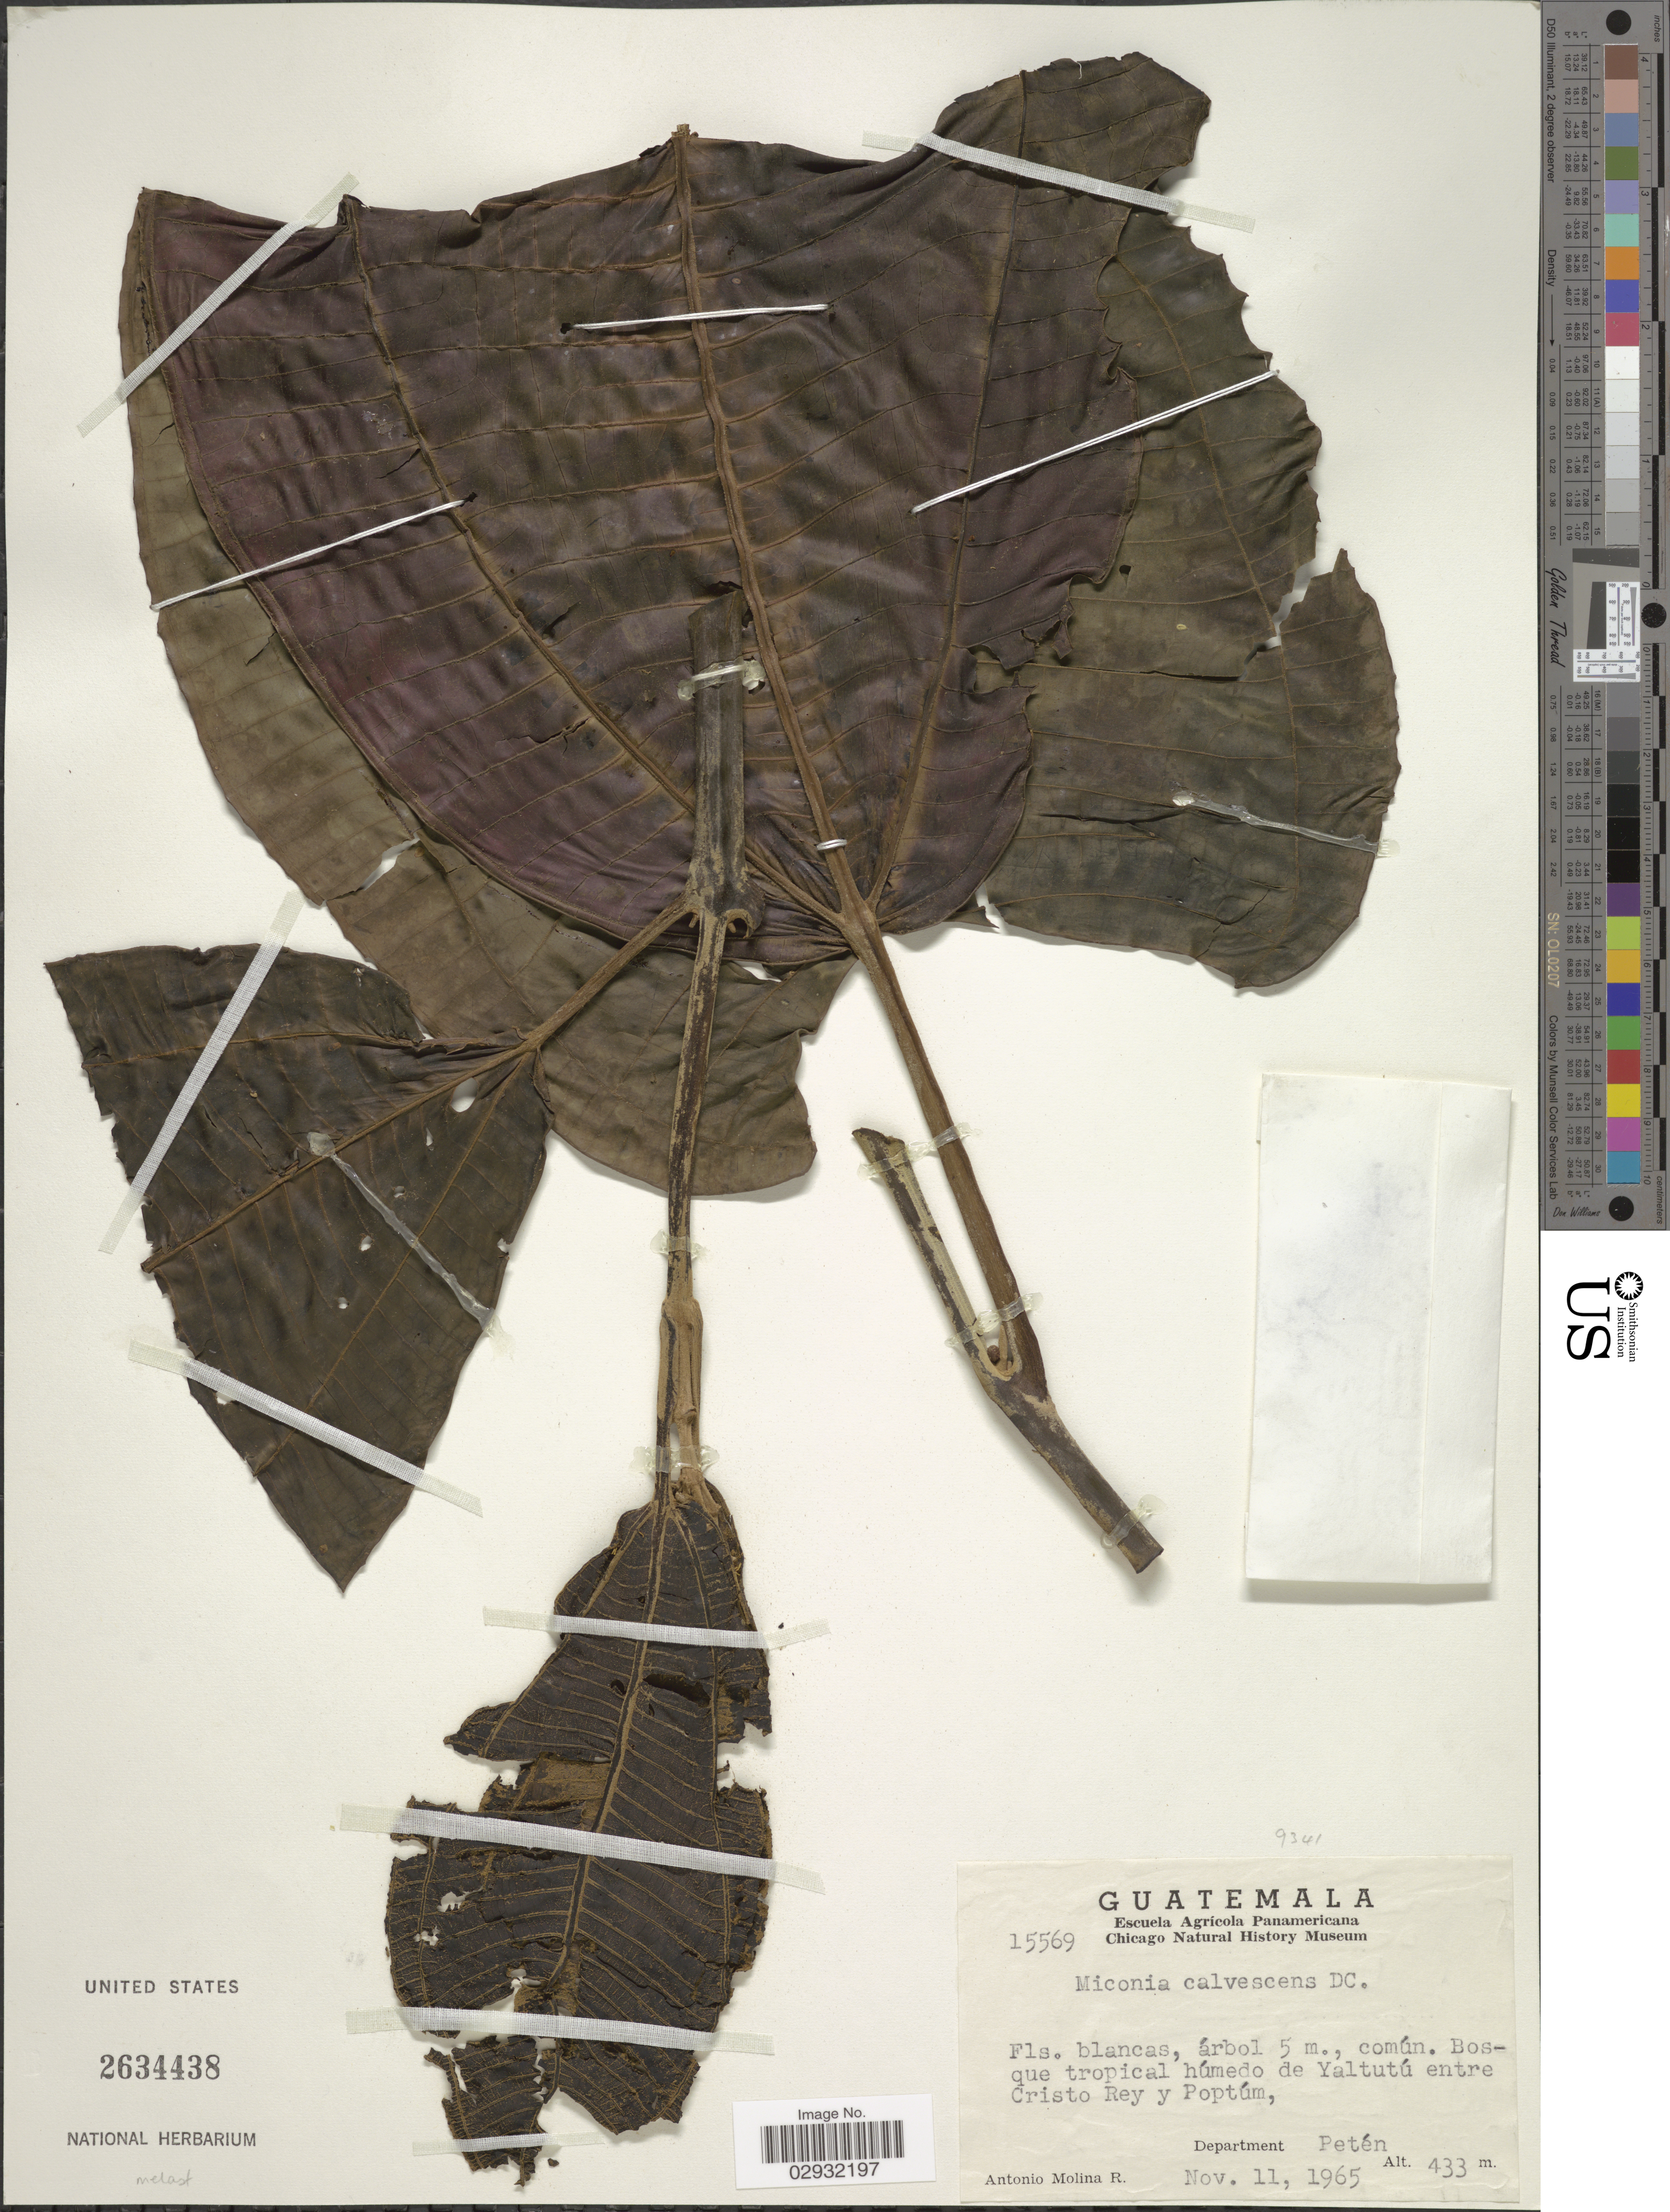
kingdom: Plantae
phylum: Tracheophyta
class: Magnoliopsida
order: Myrtales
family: Melastomataceae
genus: Miconia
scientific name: Miconia calvescens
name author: DC.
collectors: A. Molina R.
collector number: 15569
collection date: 1965-11-11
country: Guatemala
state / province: El Petén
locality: Bosque tropical húmedo de Yaltutú entre Cristo Rey y Poptúm, Department Petén.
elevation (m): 433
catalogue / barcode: US 2634438